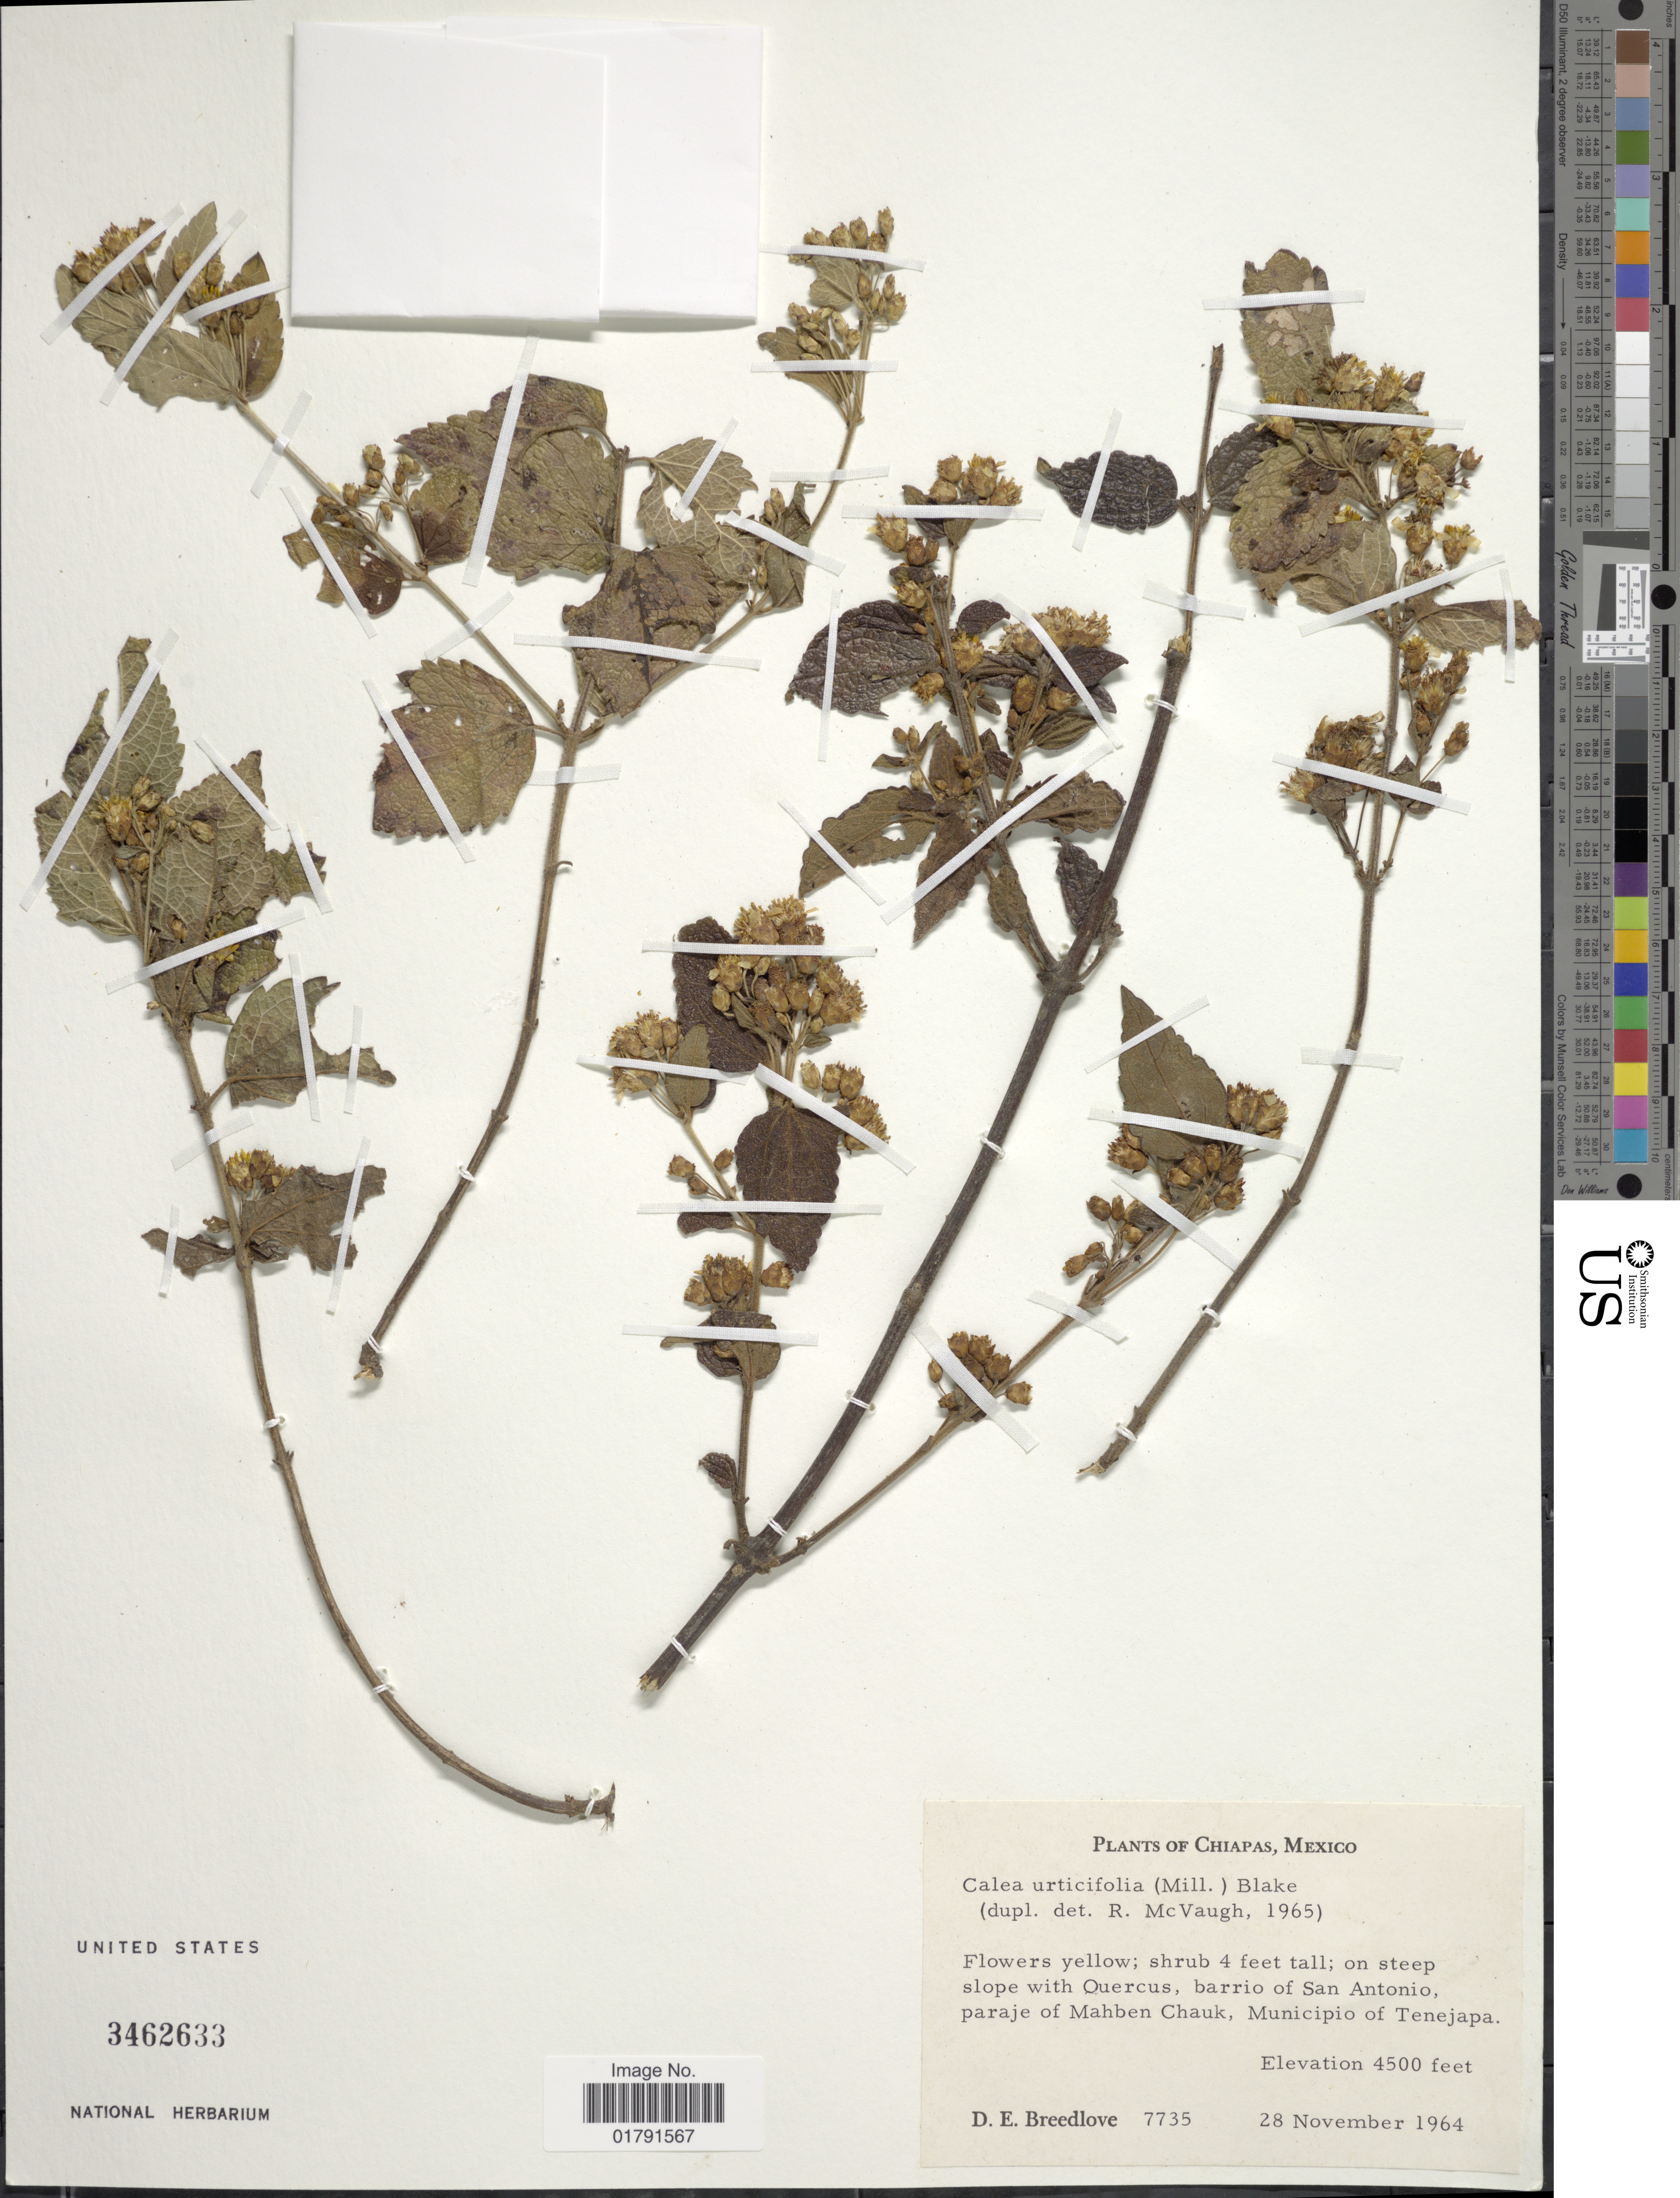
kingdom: Plantae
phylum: Tracheophyta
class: Magnoliopsida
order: Asterales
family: Asteraceae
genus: Calea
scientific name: Calea urticifolia var. urticifolia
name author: (Mill.) DC.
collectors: D. E. Breedlove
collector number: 7735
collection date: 1964-11-28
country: Mexico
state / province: Chiapas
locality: Barrio of San Antonio, paraje of Mahben Chauk, Municipio of Tenejapa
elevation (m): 1372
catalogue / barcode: US 3462633